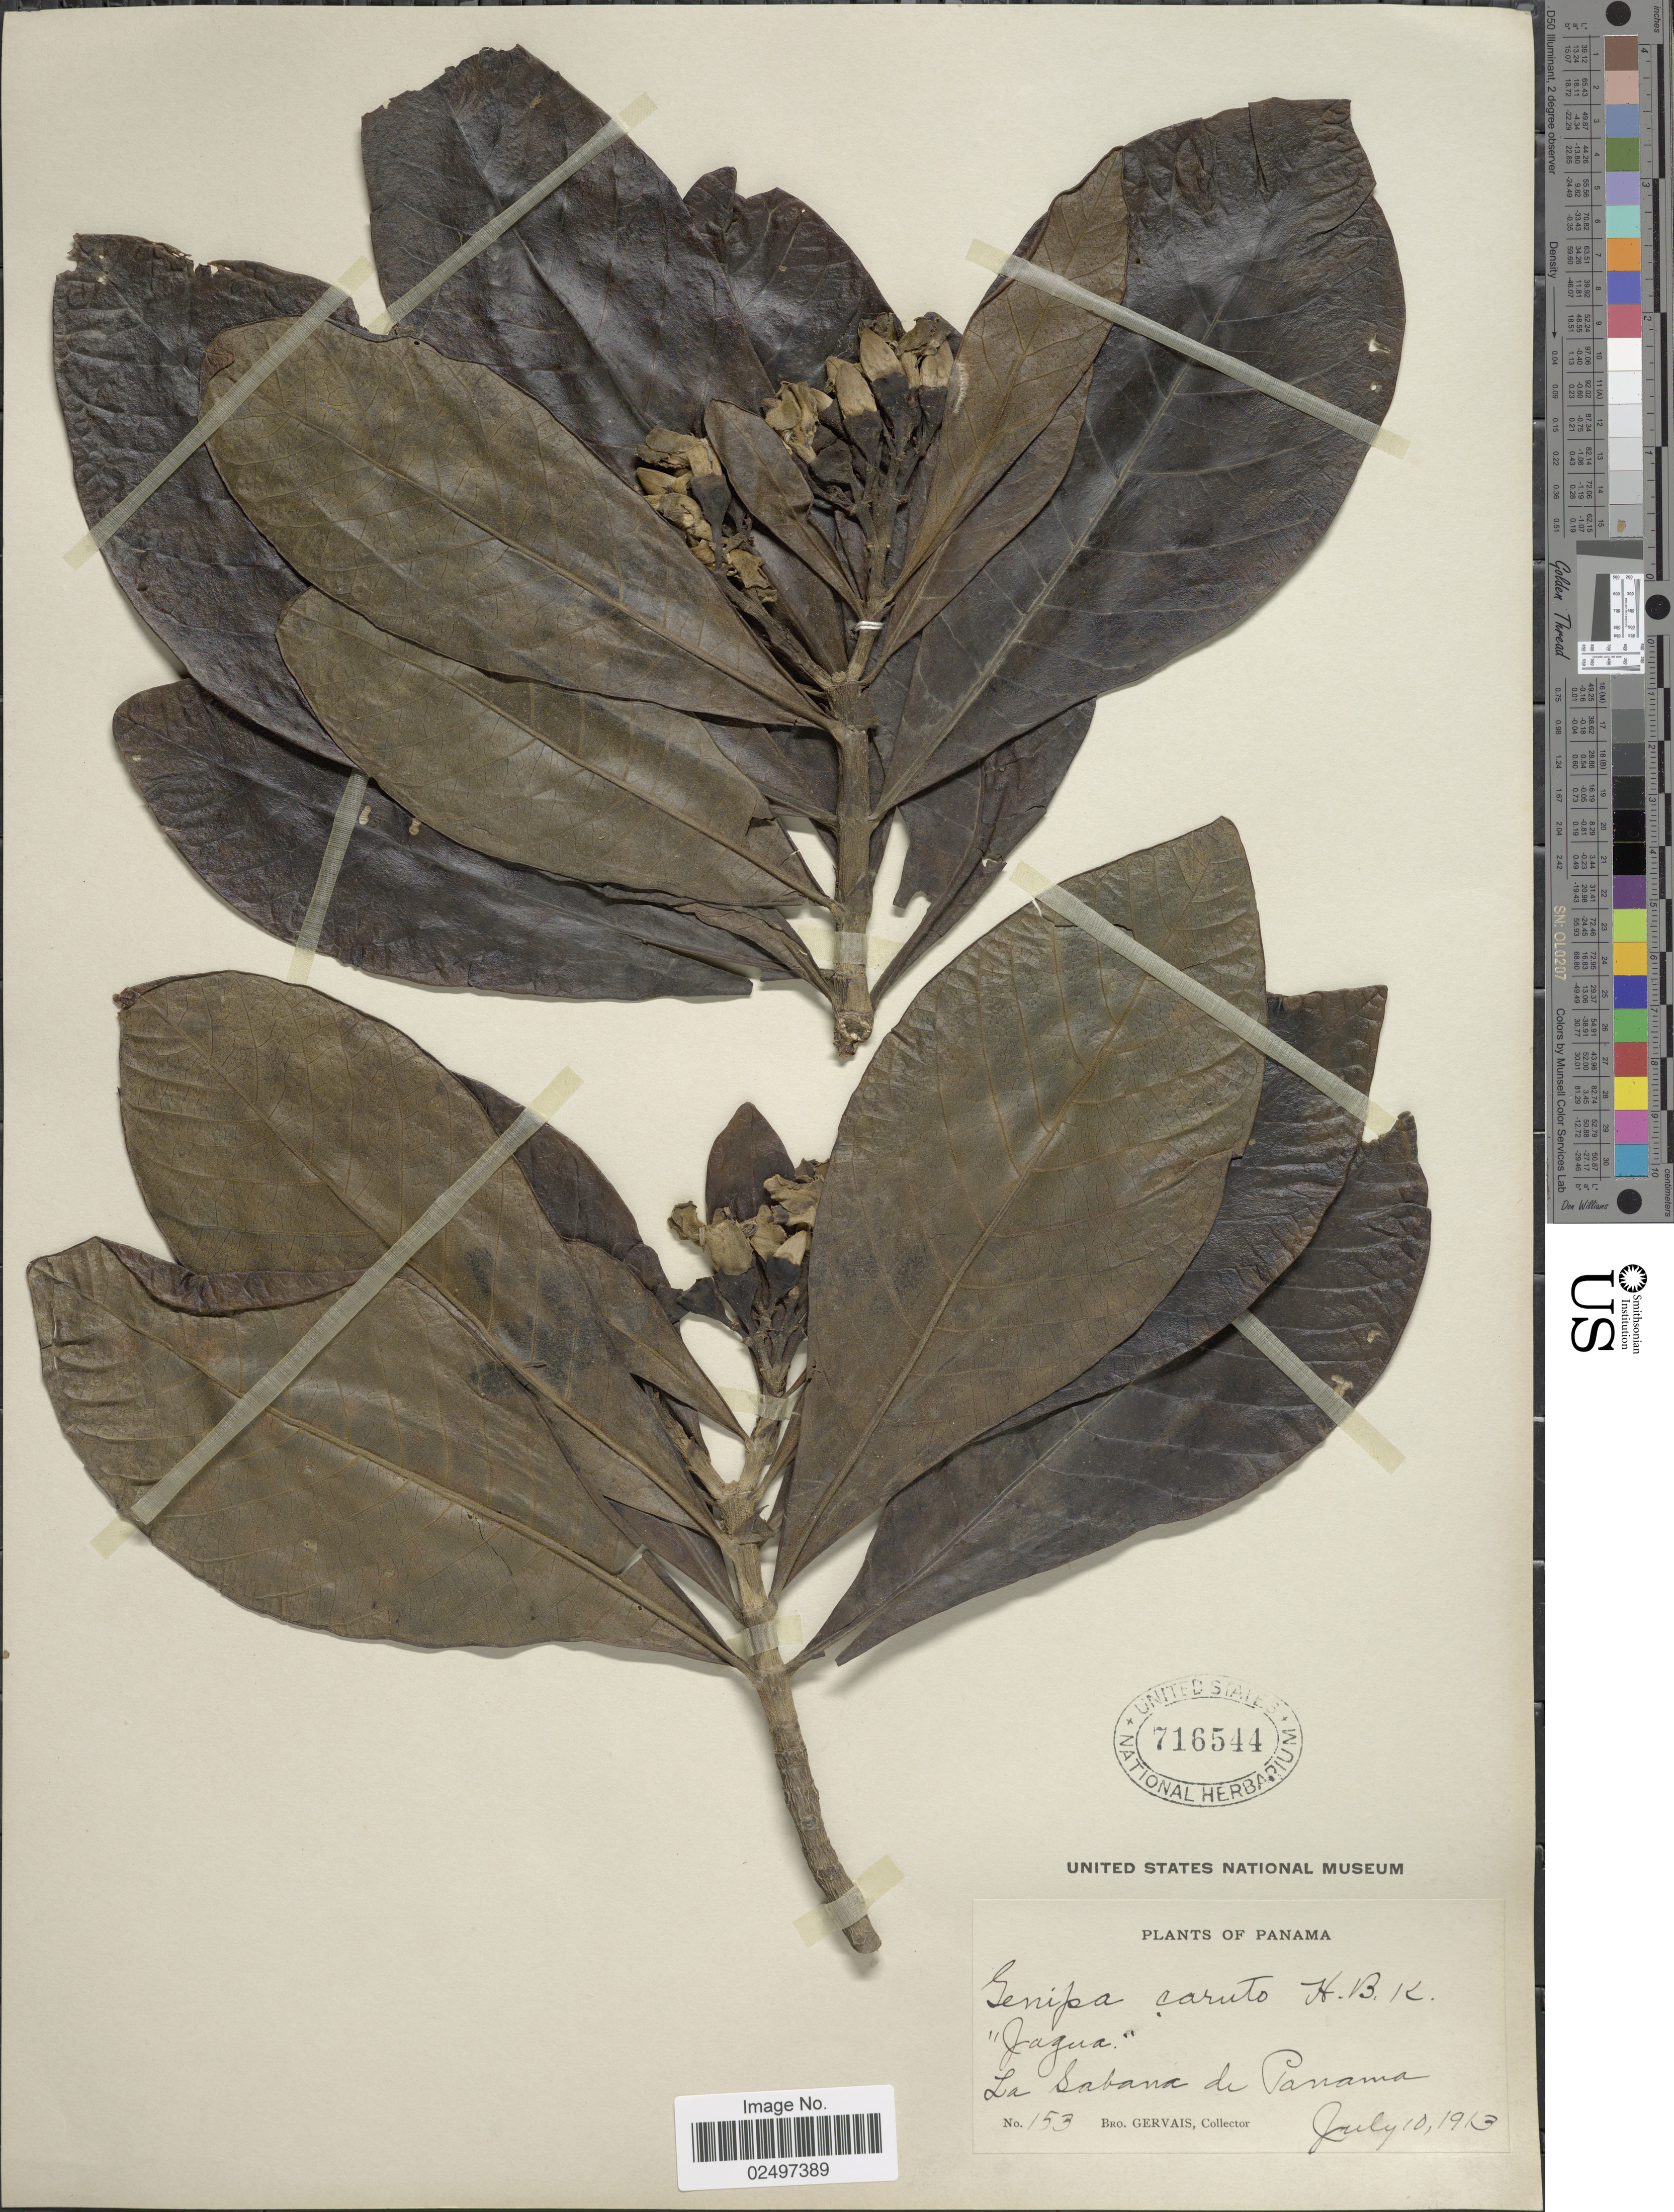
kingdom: Plantae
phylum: Tracheophyta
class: Magnoliopsida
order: Gentianales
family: Rubiaceae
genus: Genipa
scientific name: Genipa americana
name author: L.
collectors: B. Gervais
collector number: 153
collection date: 1913-07-10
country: Panama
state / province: Panamá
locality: La Sabana de Panama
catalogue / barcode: US 716544